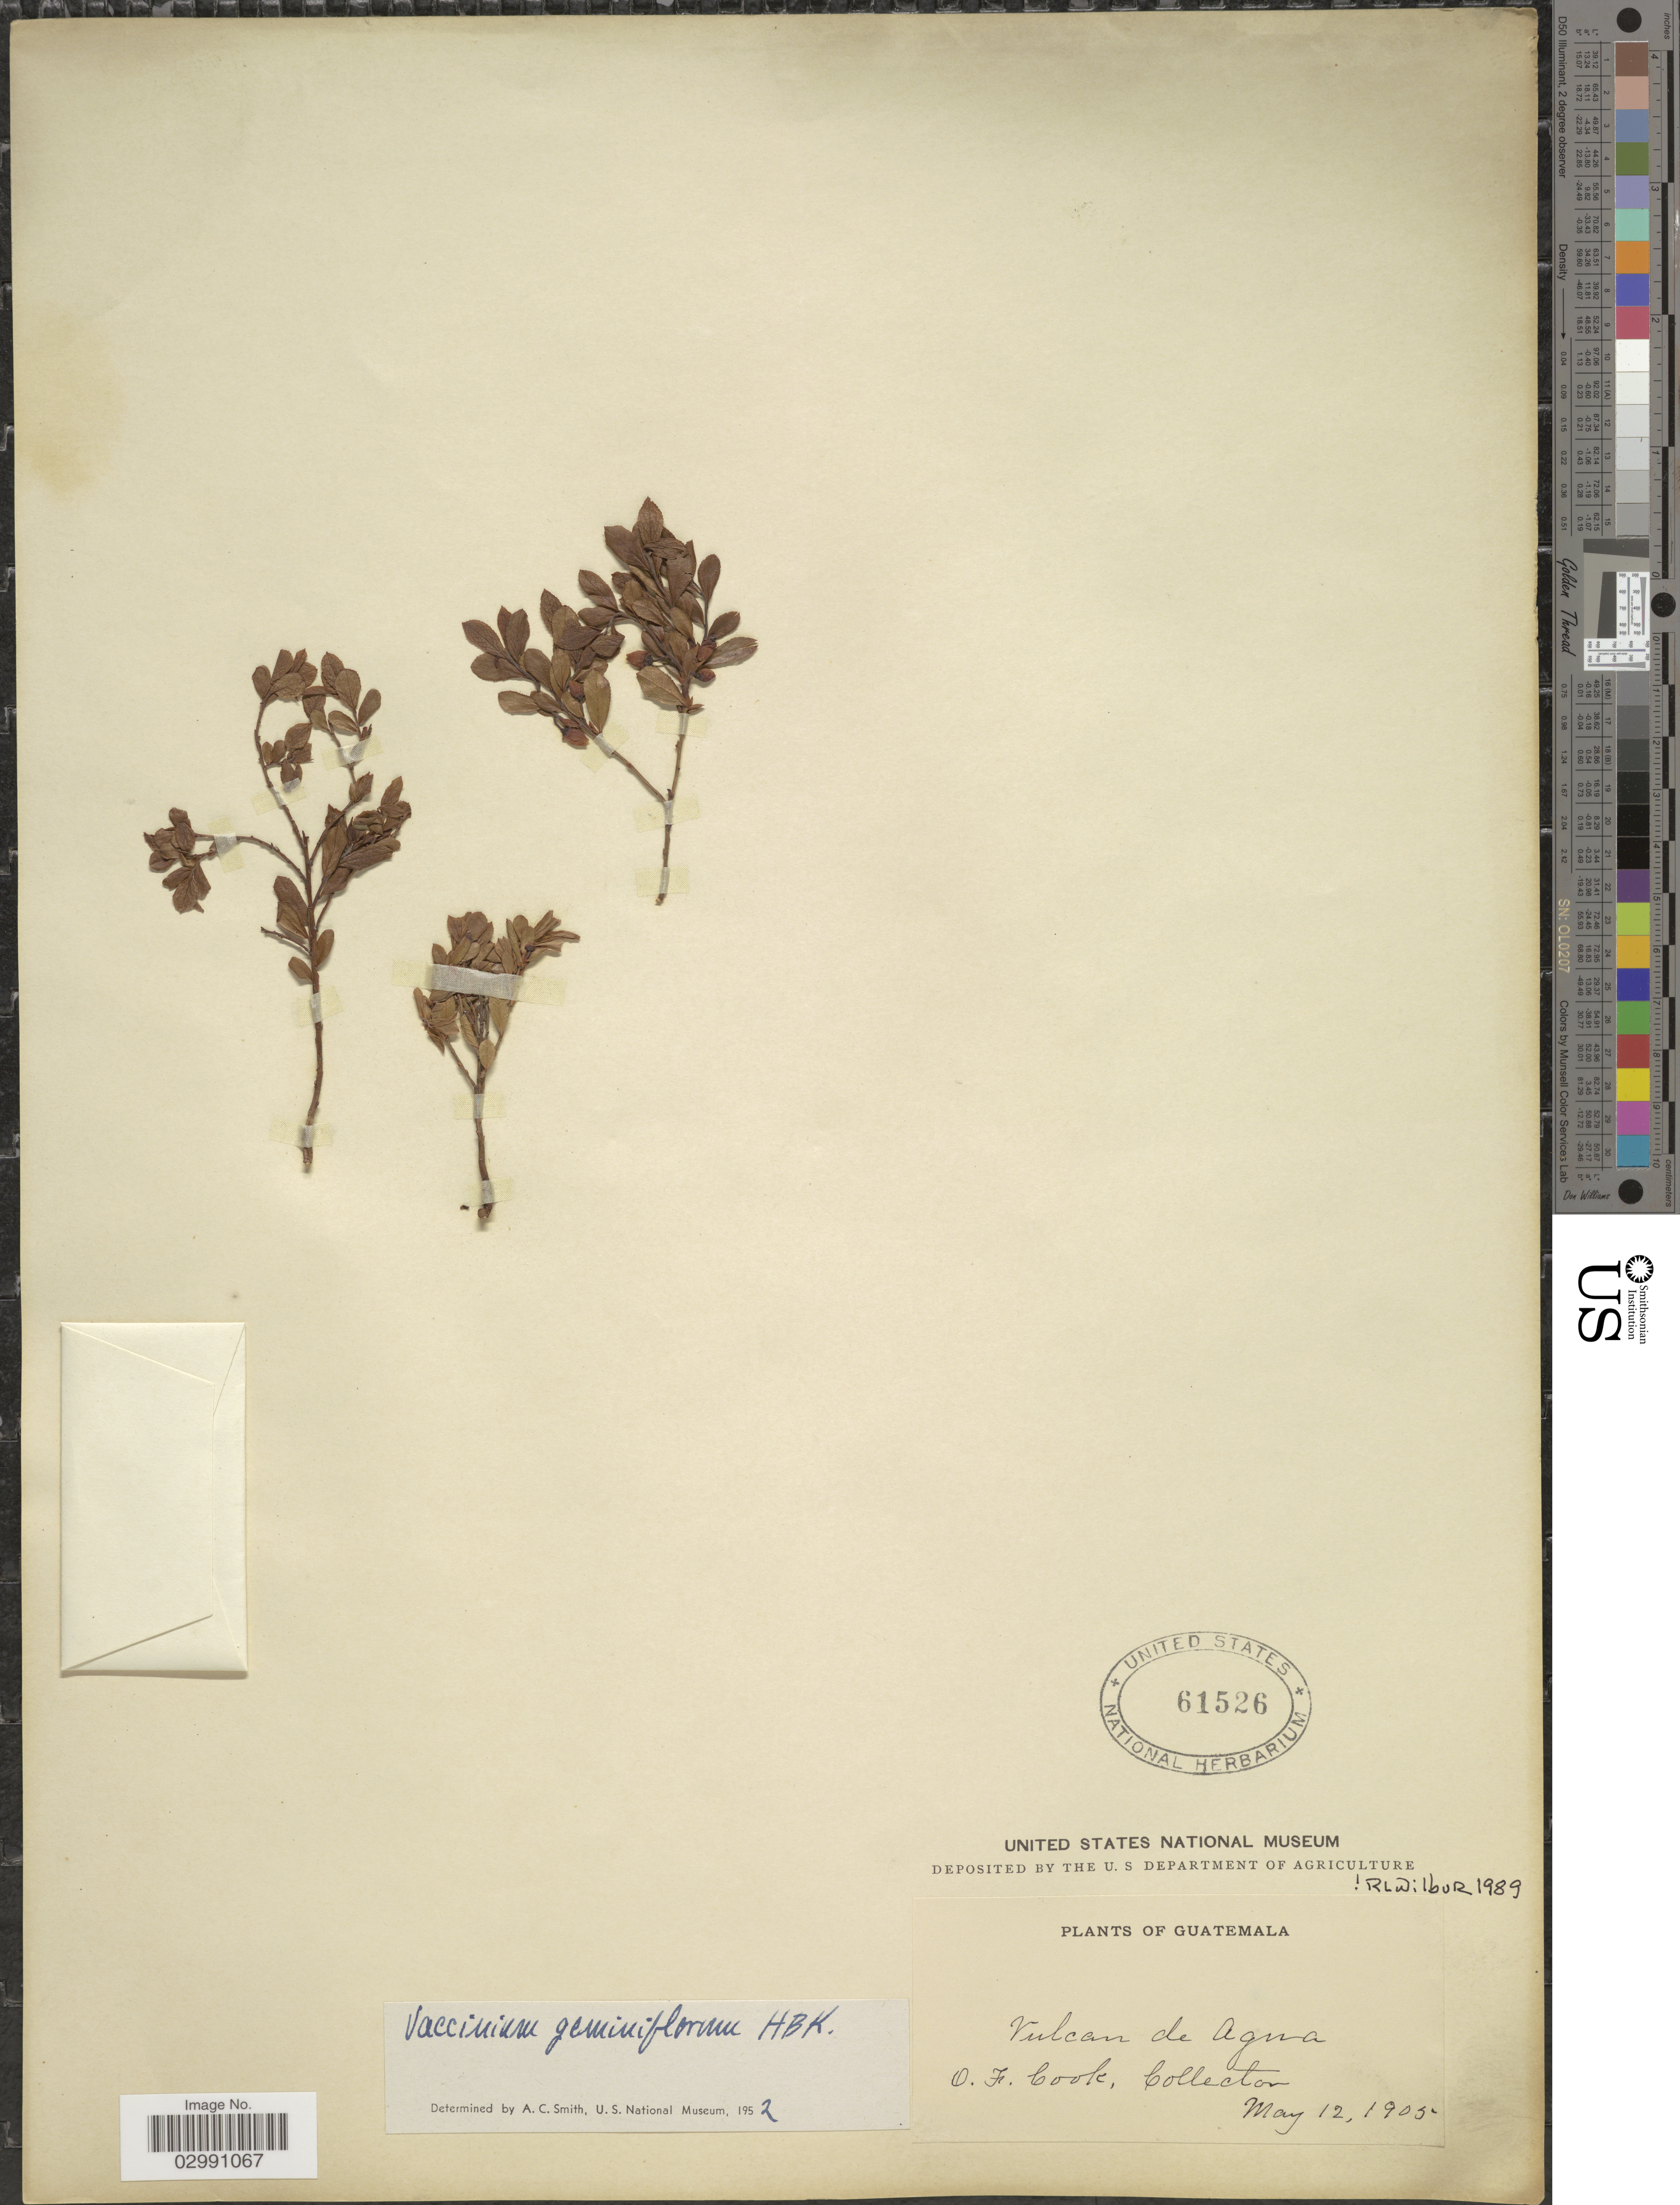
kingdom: Plantae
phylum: Tracheophyta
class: Magnoliopsida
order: Ericales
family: Ericaceae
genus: Vaccinium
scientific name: Vaccinium geminiflorum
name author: Kunth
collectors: O. F. Cook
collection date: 1905-05-12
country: Guatemala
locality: Vulcan de Agua.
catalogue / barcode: US 61526